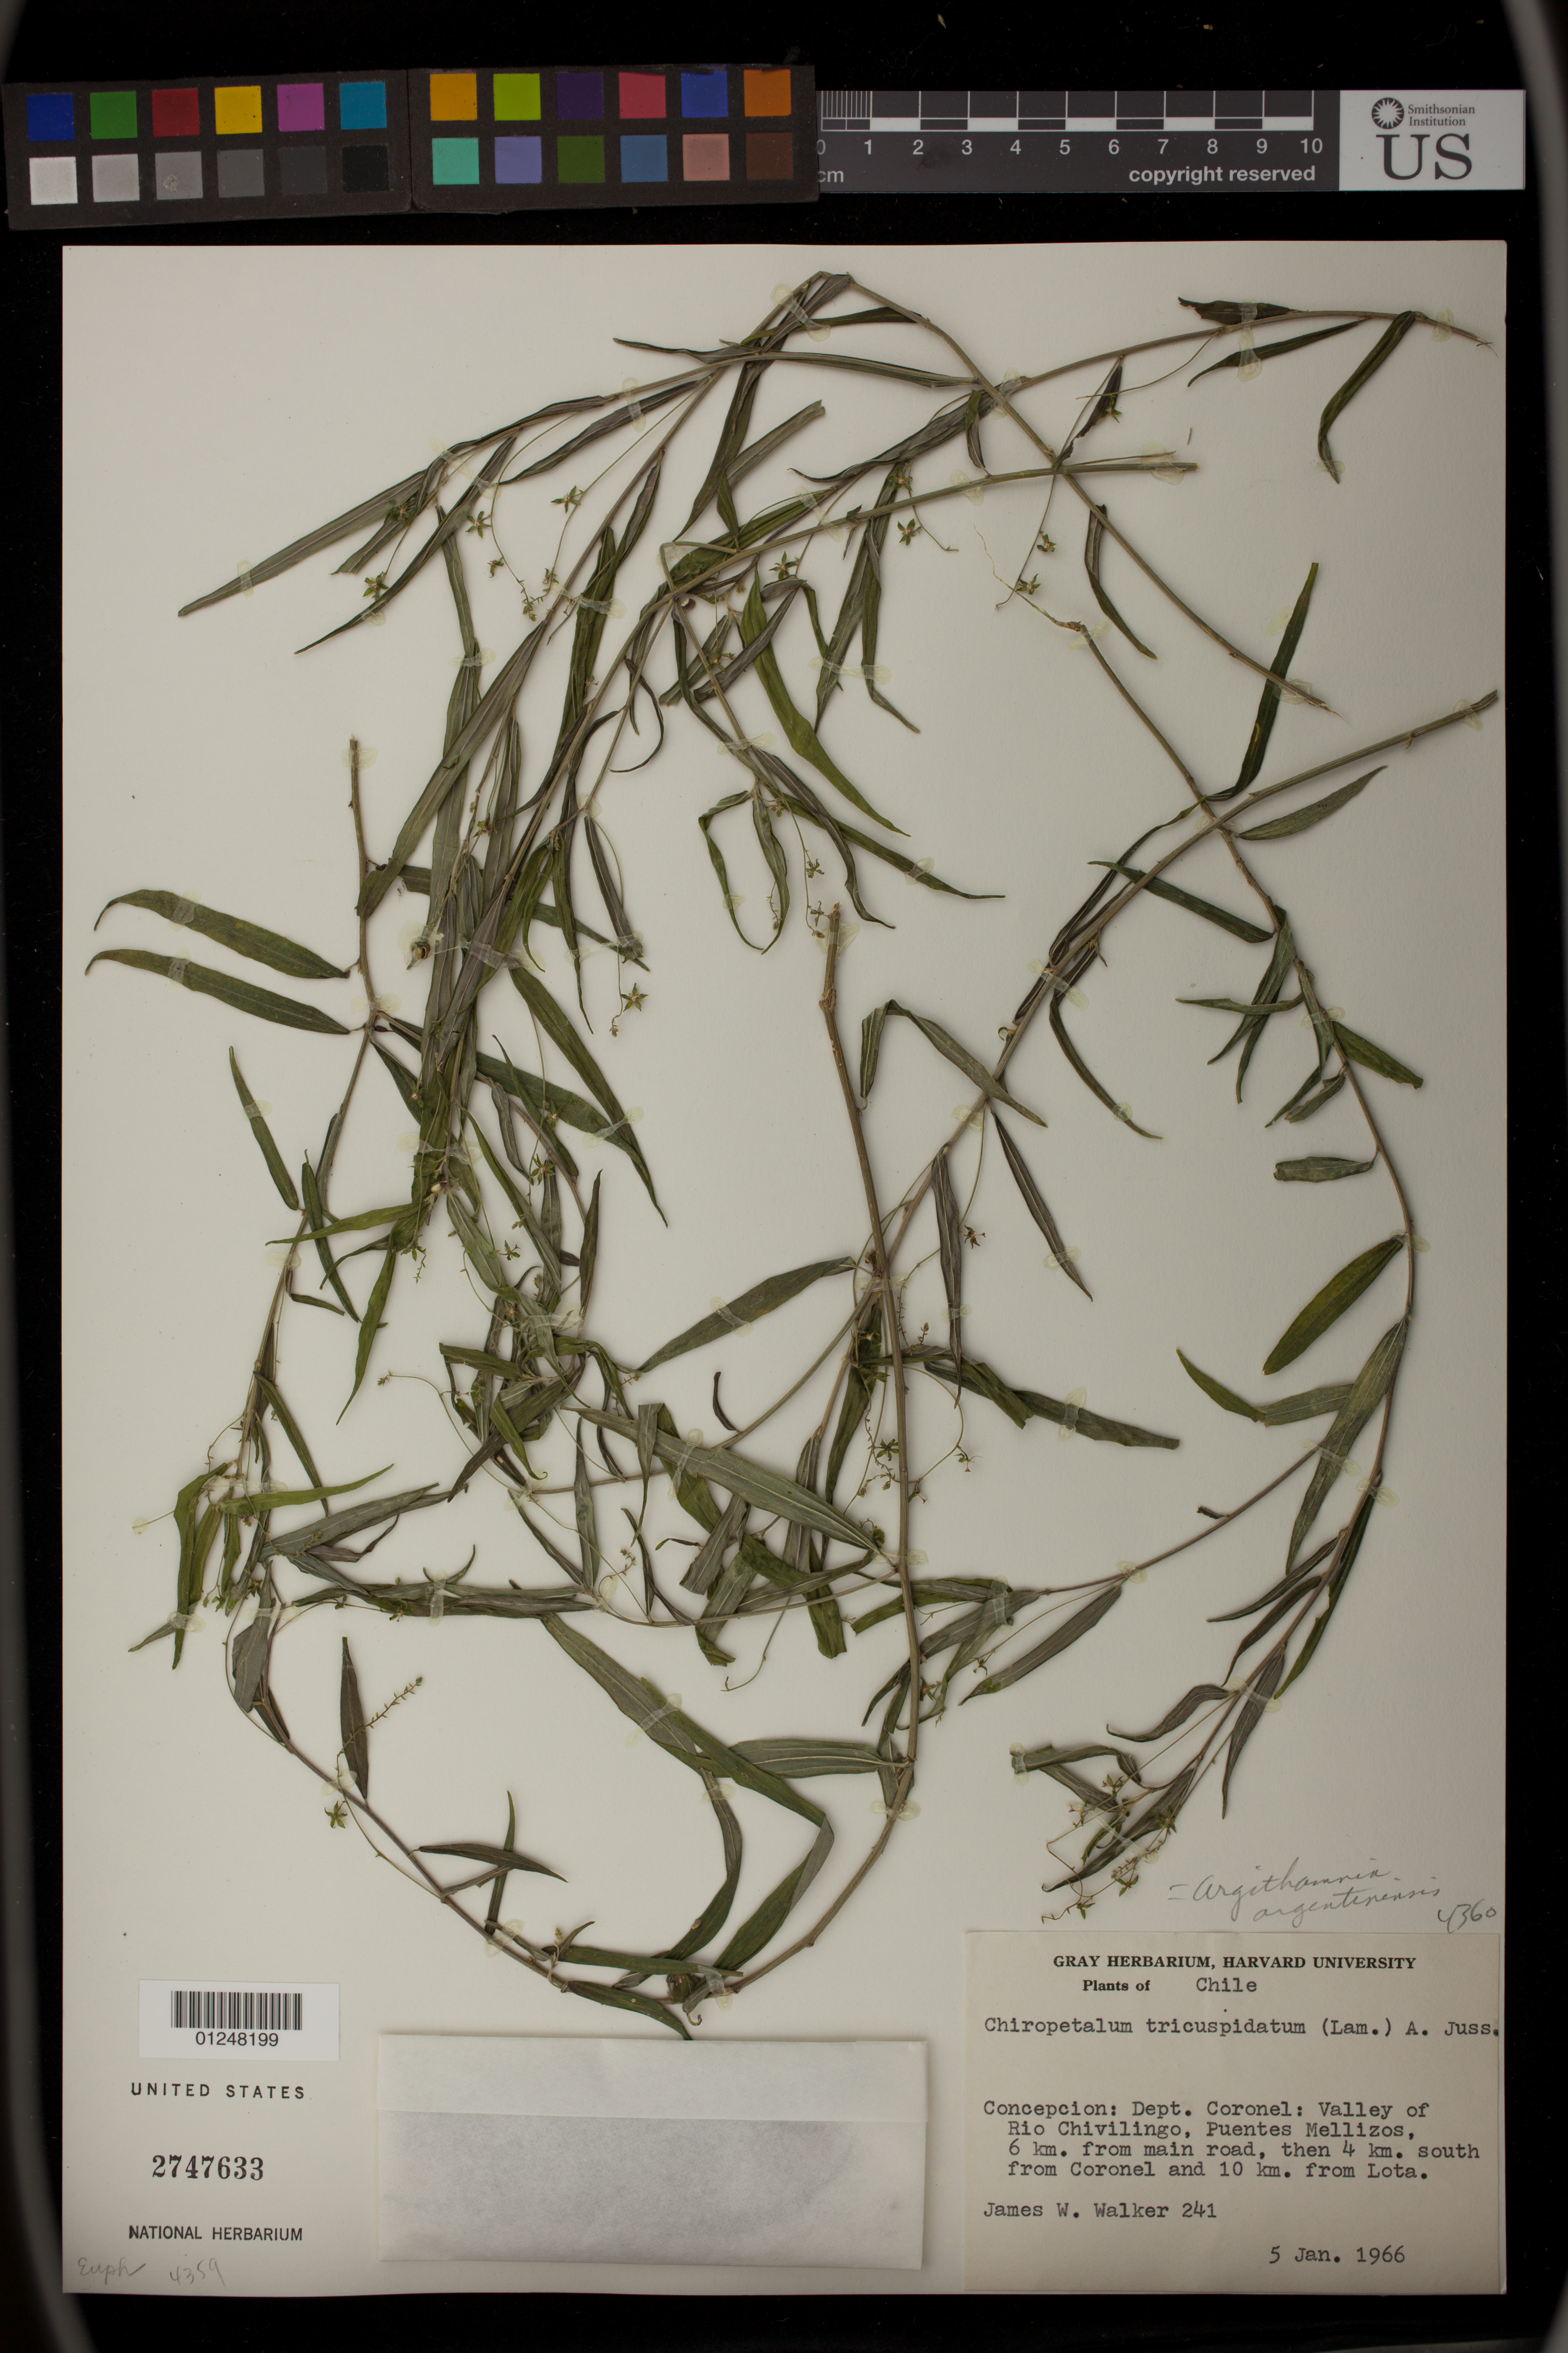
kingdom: Plantae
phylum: Tracheophyta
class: Magnoliopsida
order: Malpighiales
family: Euphorbiaceae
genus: Argythamnia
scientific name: Argythamnia argentinensis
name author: (Skottsb.) Allem & Irgang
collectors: J. W. Walker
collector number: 241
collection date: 1966-01-05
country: Chile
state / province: Bio-Bío (VIII)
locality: Concepcion: Dept. Coronel: Valley of Rio Chivilingo, Puentes Mellizos, 6 km. from main road, then 4 km. south from Coronel and 10 km. from Lota.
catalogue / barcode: US 2747633